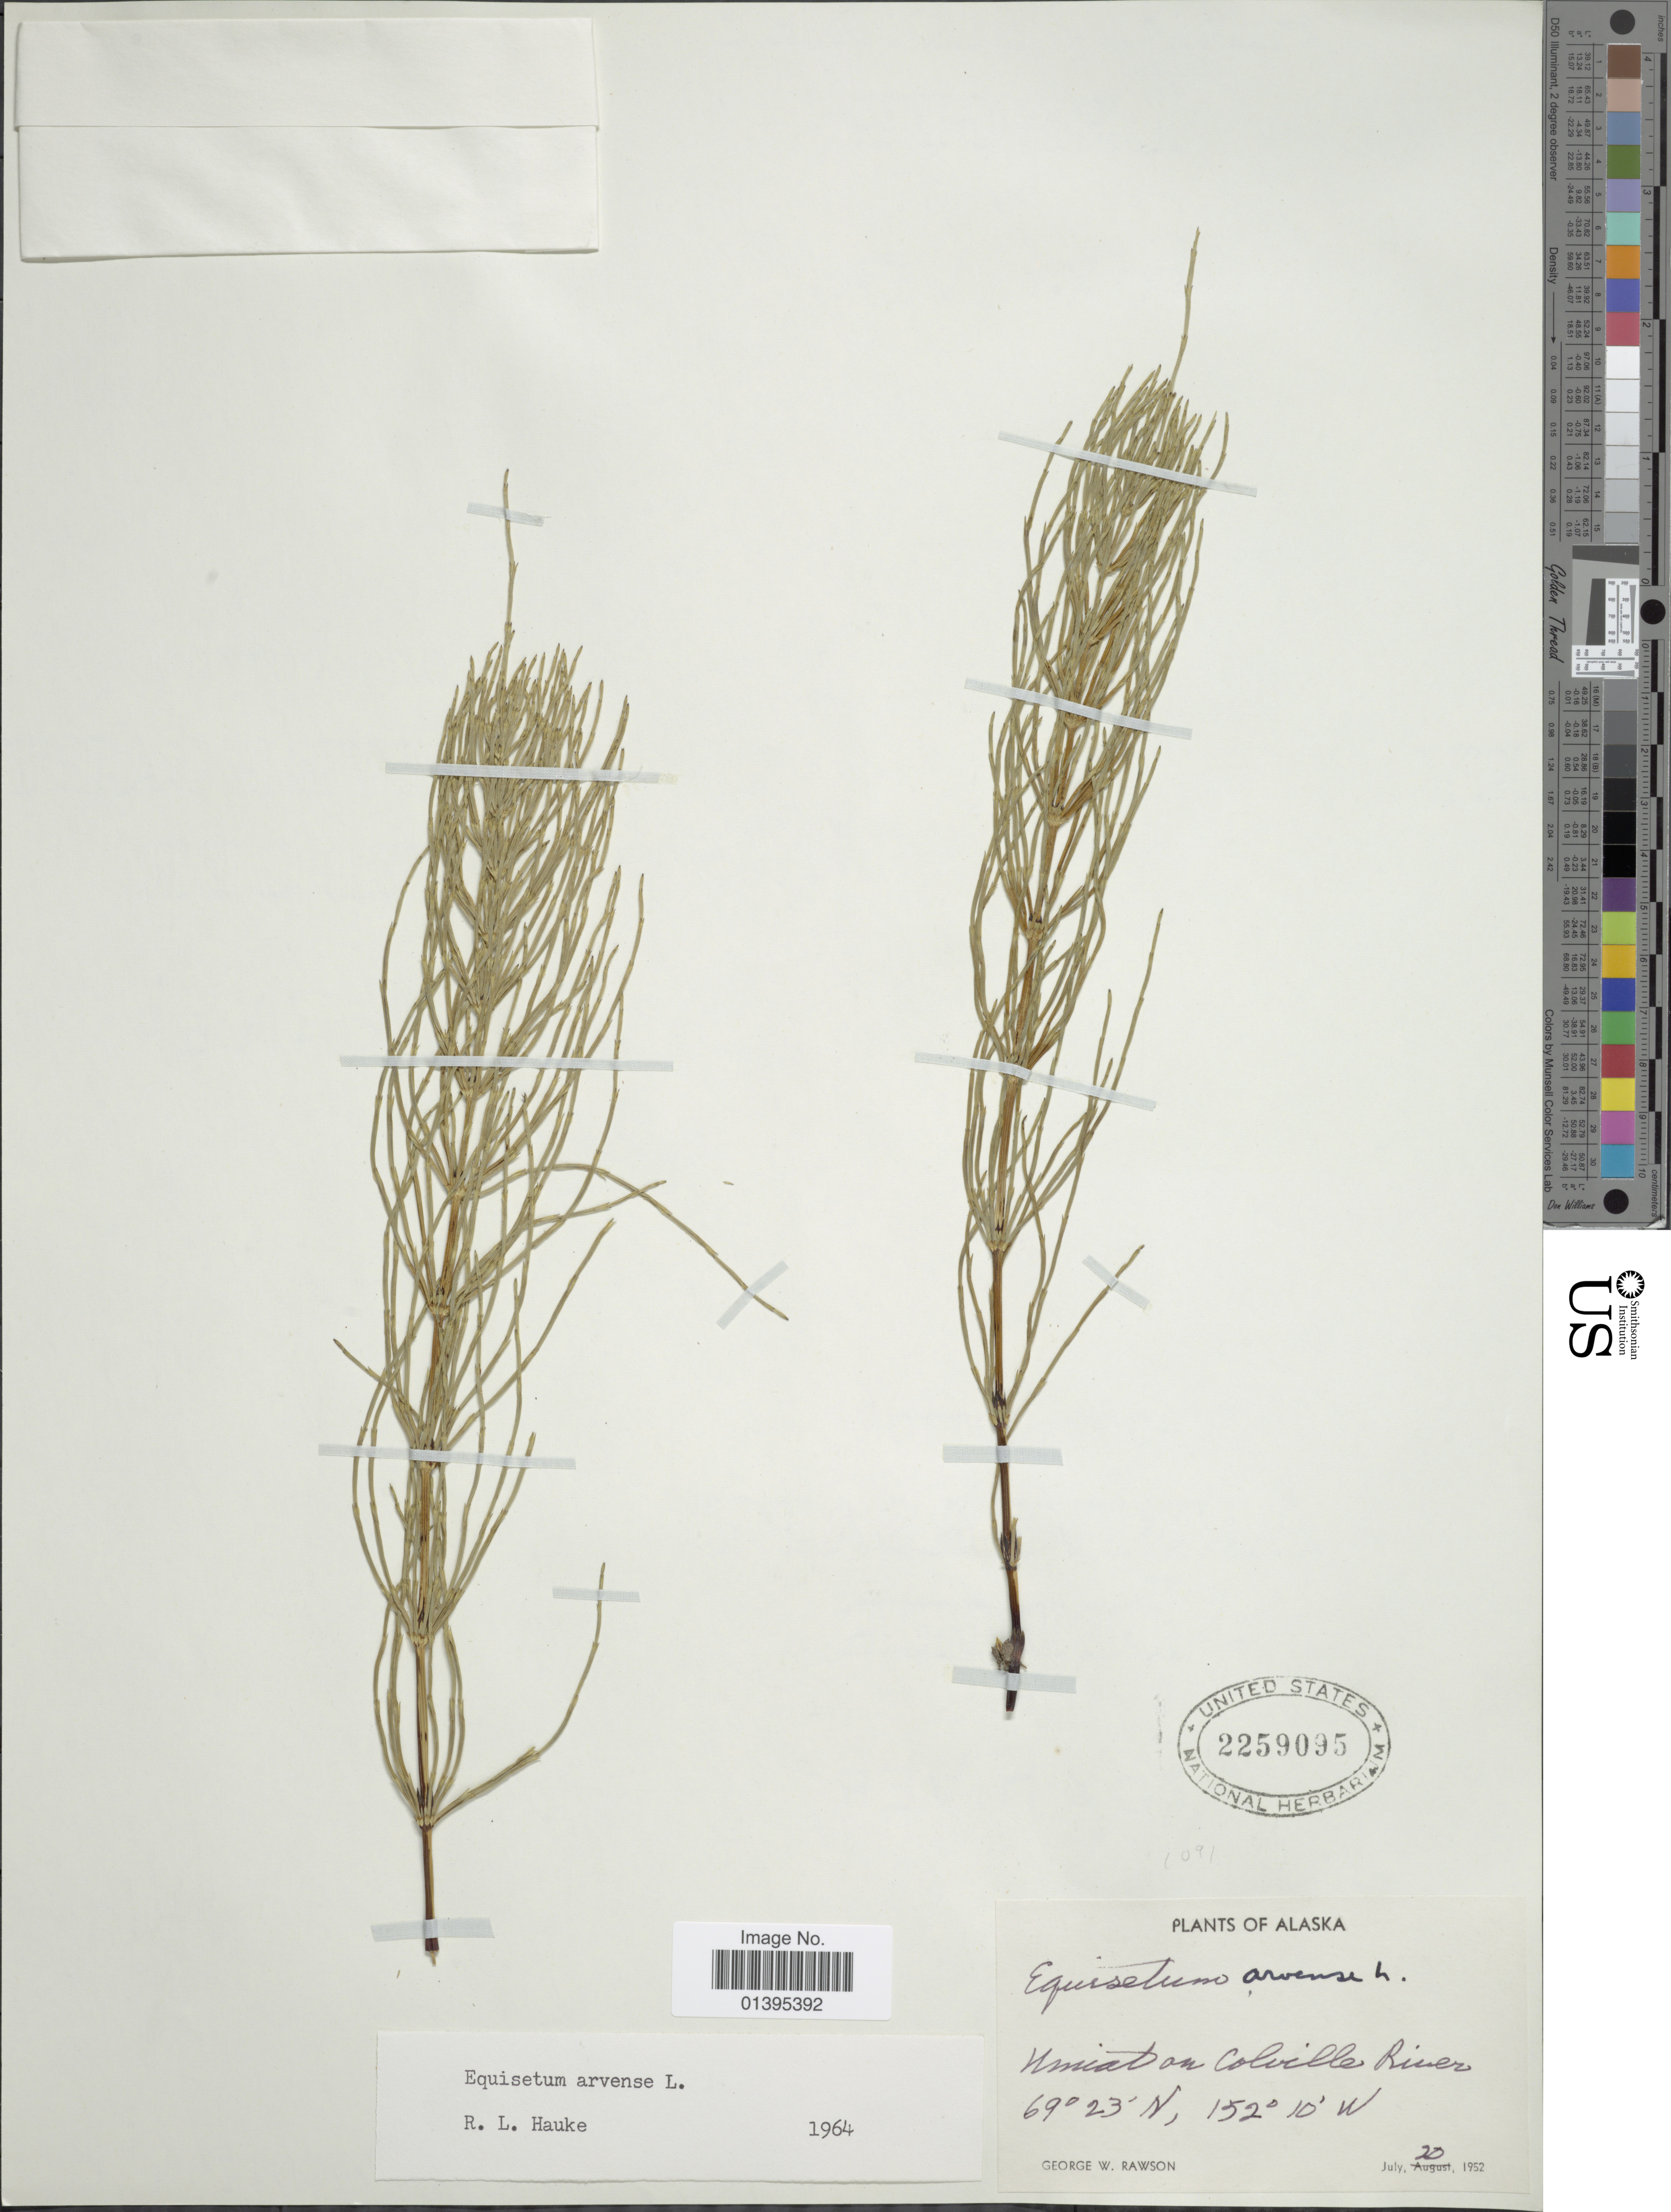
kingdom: Plantae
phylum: Tracheophyta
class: Polypodiopsida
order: Equisetales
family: Equisetaceae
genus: Equisetum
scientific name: Equisetum arvense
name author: L.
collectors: G. W. Rawson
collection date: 1952-08-20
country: United States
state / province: Alaska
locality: Umiat on Colville River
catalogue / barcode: US 2259095